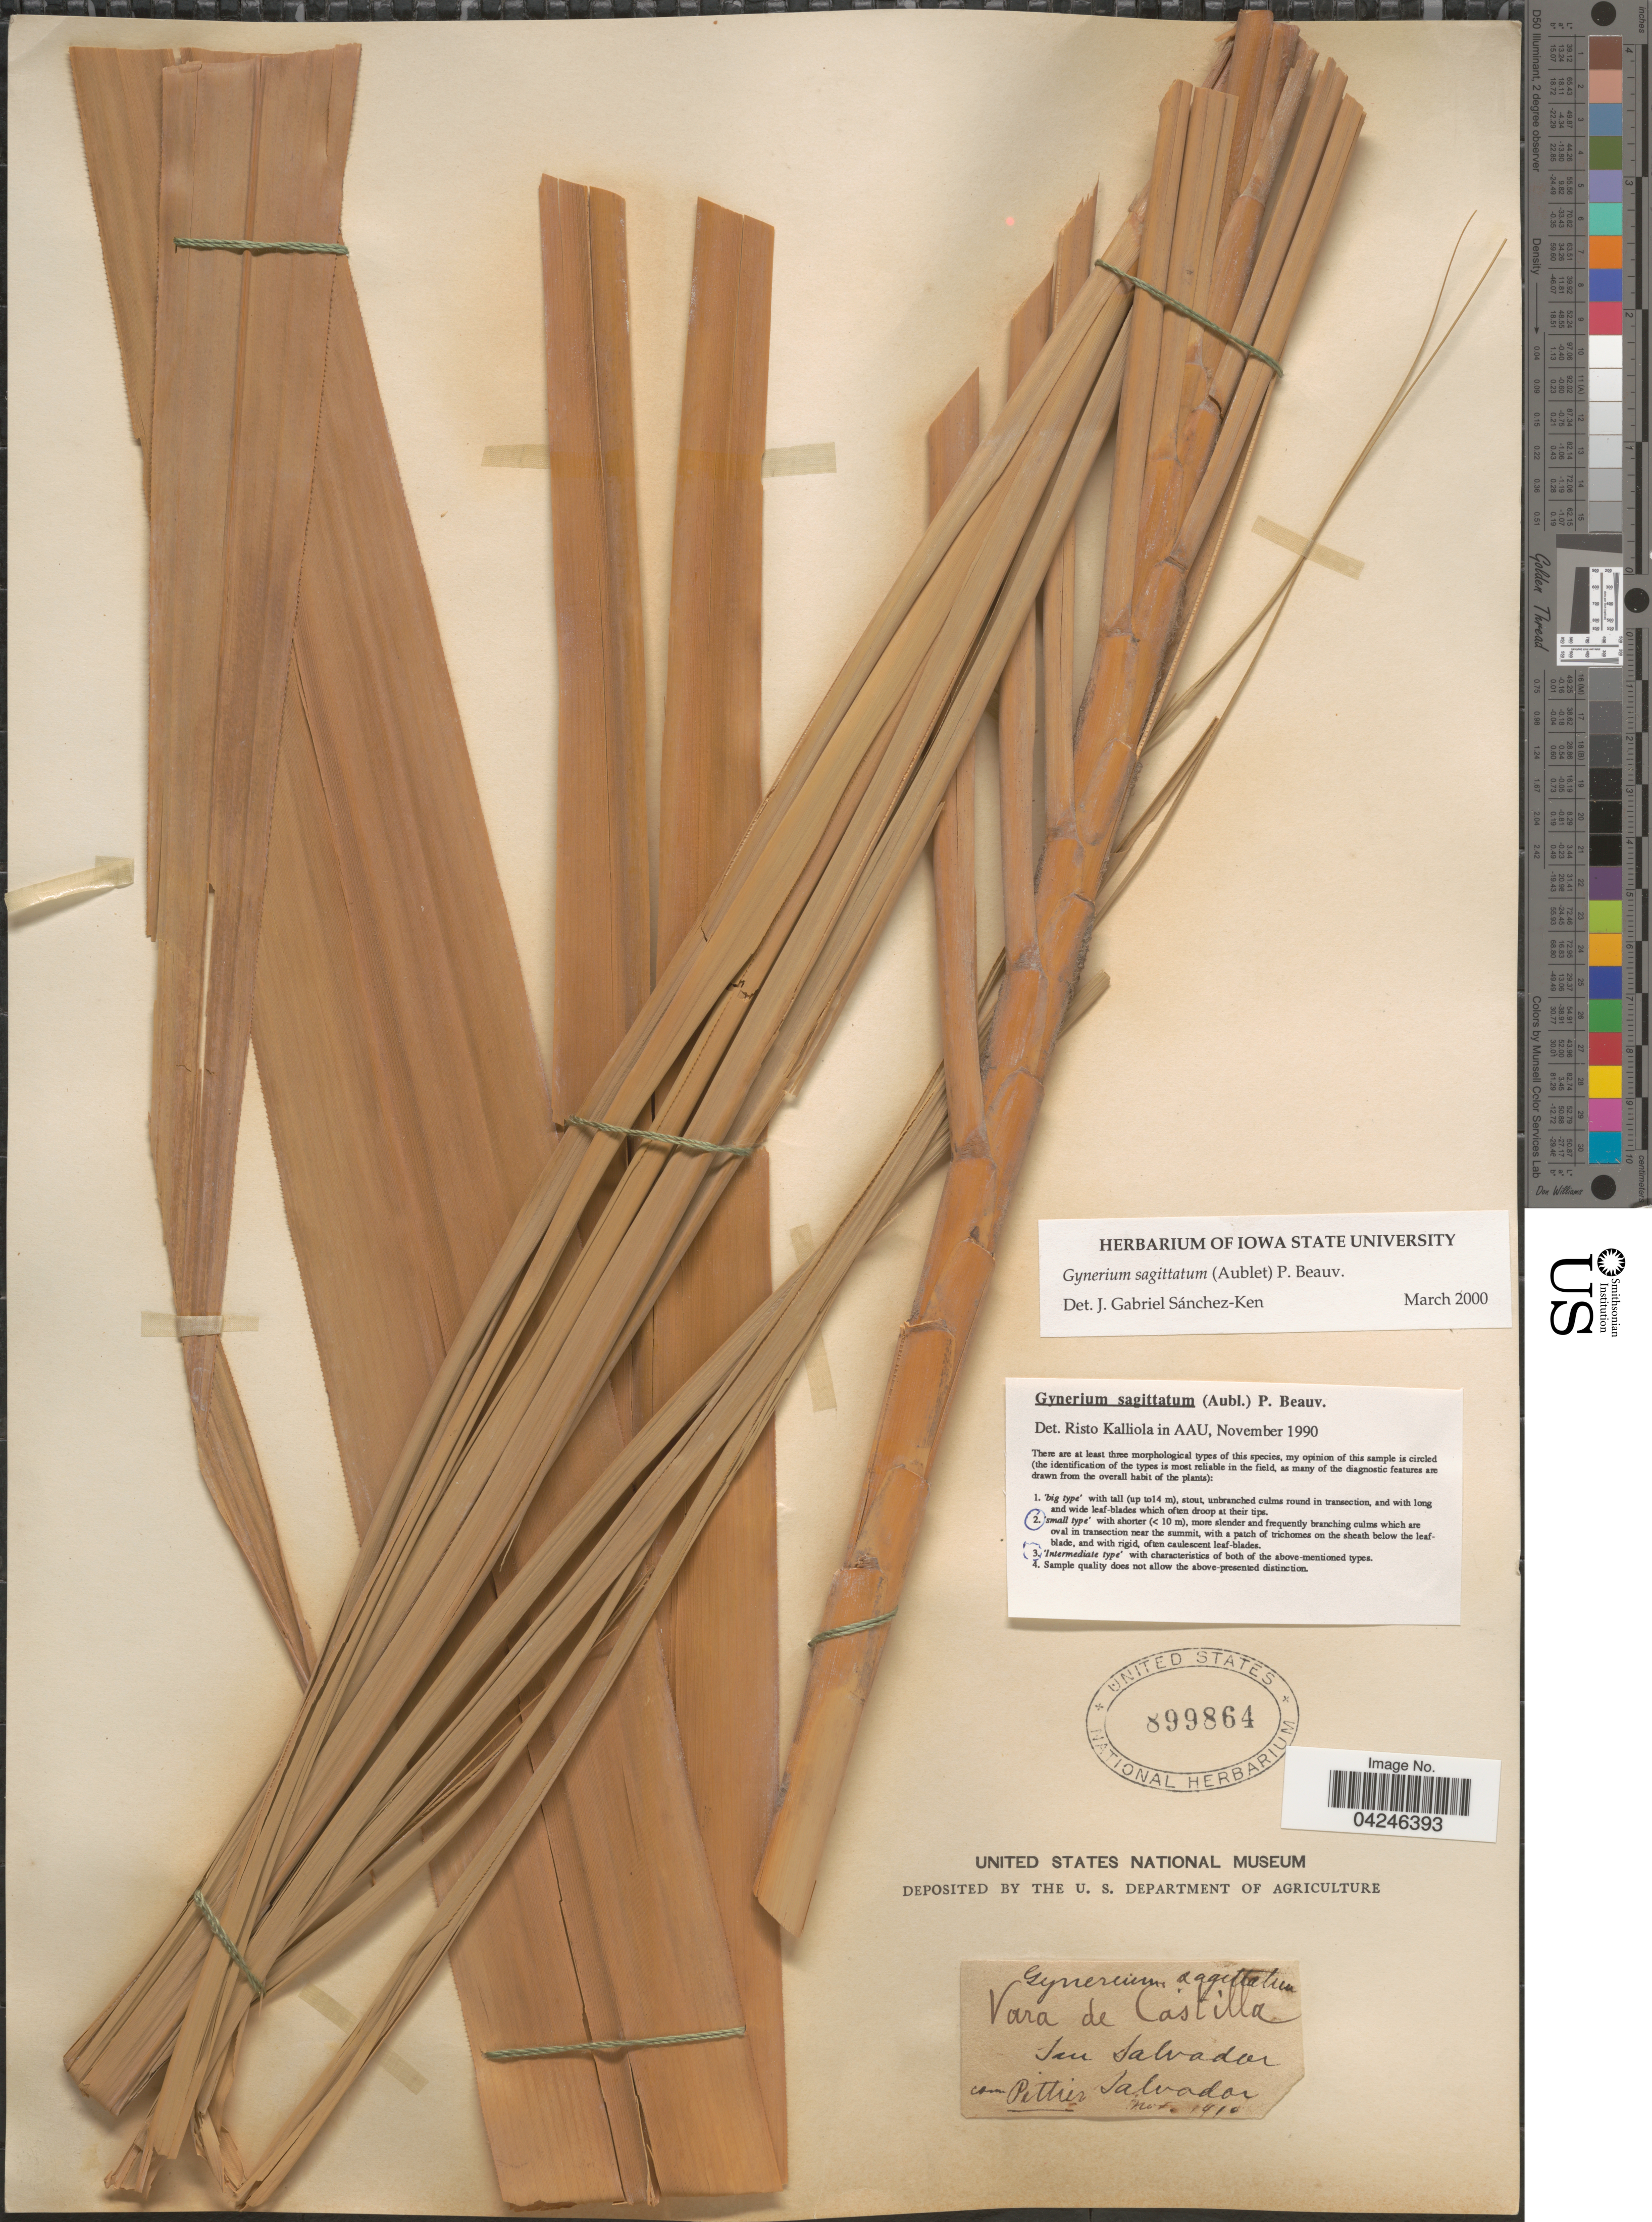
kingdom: Plantae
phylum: Tracheophyta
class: Liliopsida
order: Poales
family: Poaceae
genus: Gynerium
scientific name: Gynerium sagittatum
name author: (Aubl.) P. Beauv.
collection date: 1910-11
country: El Salvador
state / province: San Salvador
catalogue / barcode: US 899864